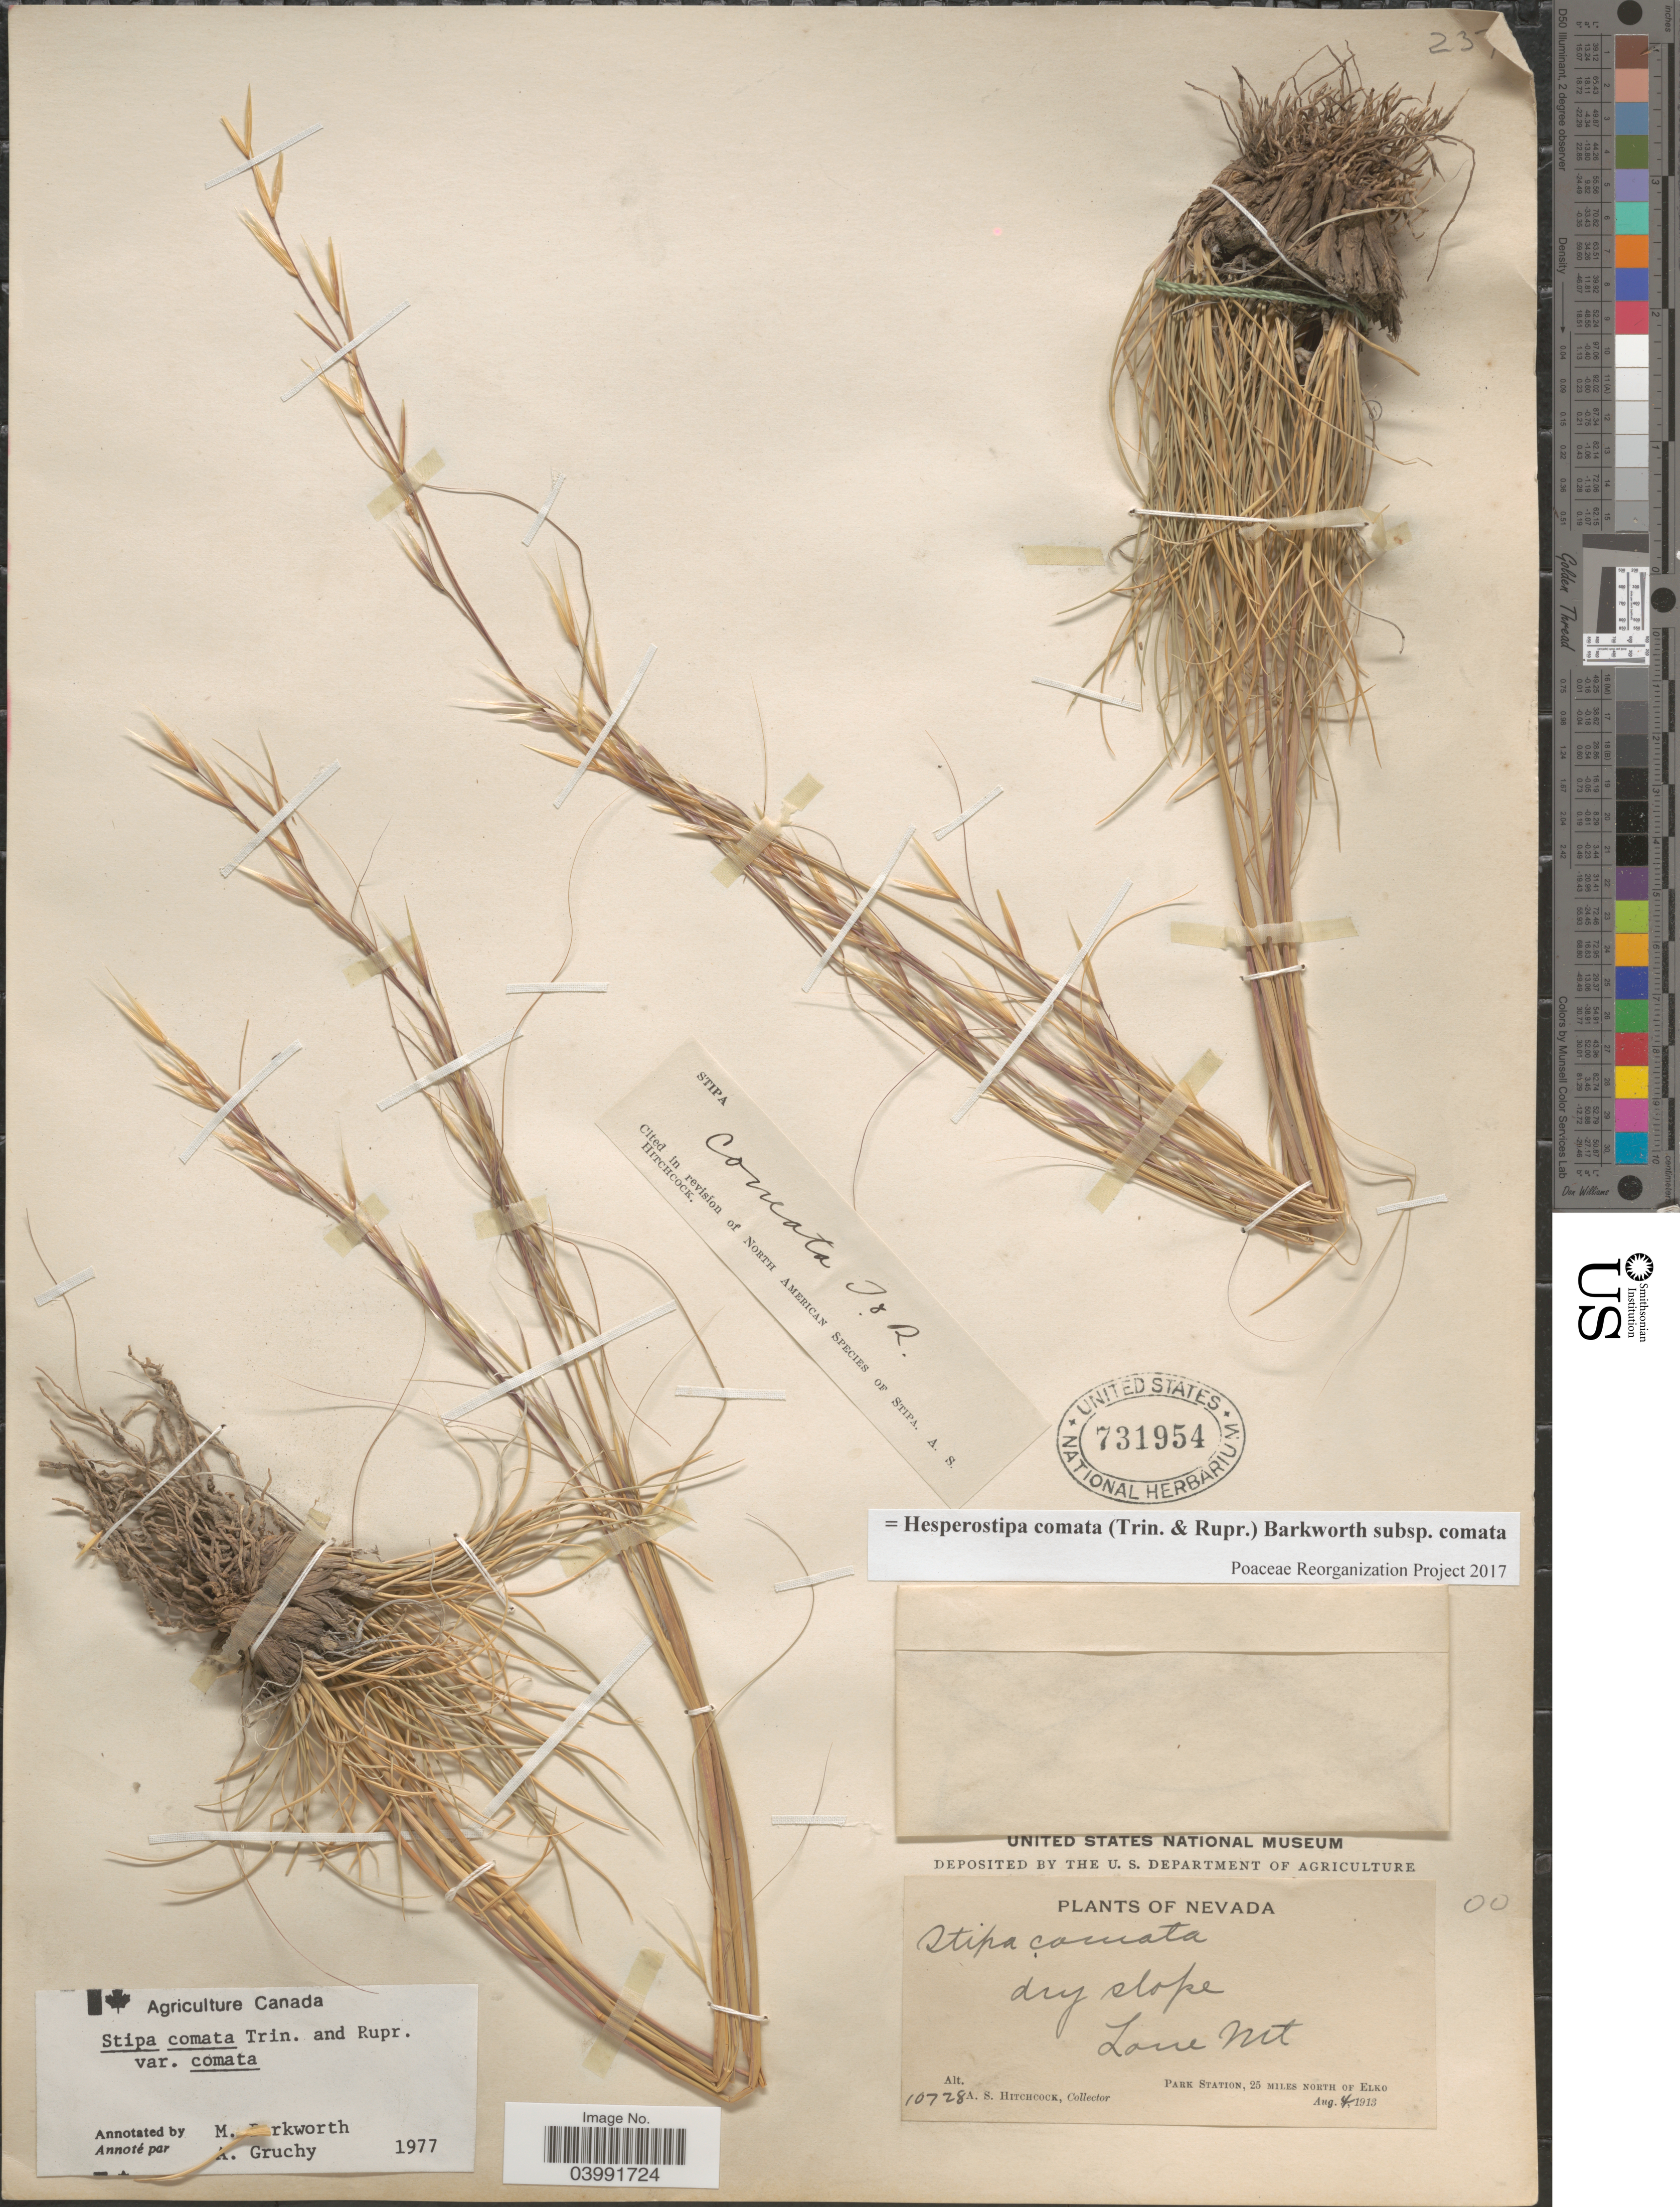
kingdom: Plantae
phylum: Tracheophyta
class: Liliopsida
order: Poales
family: Poaceae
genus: Hesperostipa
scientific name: Hesperostipa comata subsp. comata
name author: (Trin. & Rupr.) Barkworth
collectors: A. S. Hitchcock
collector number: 10728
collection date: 1913-08-04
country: United States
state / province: Nevada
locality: Lone Mt. Park Station, 25 miles North of Elko.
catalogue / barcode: US 731954